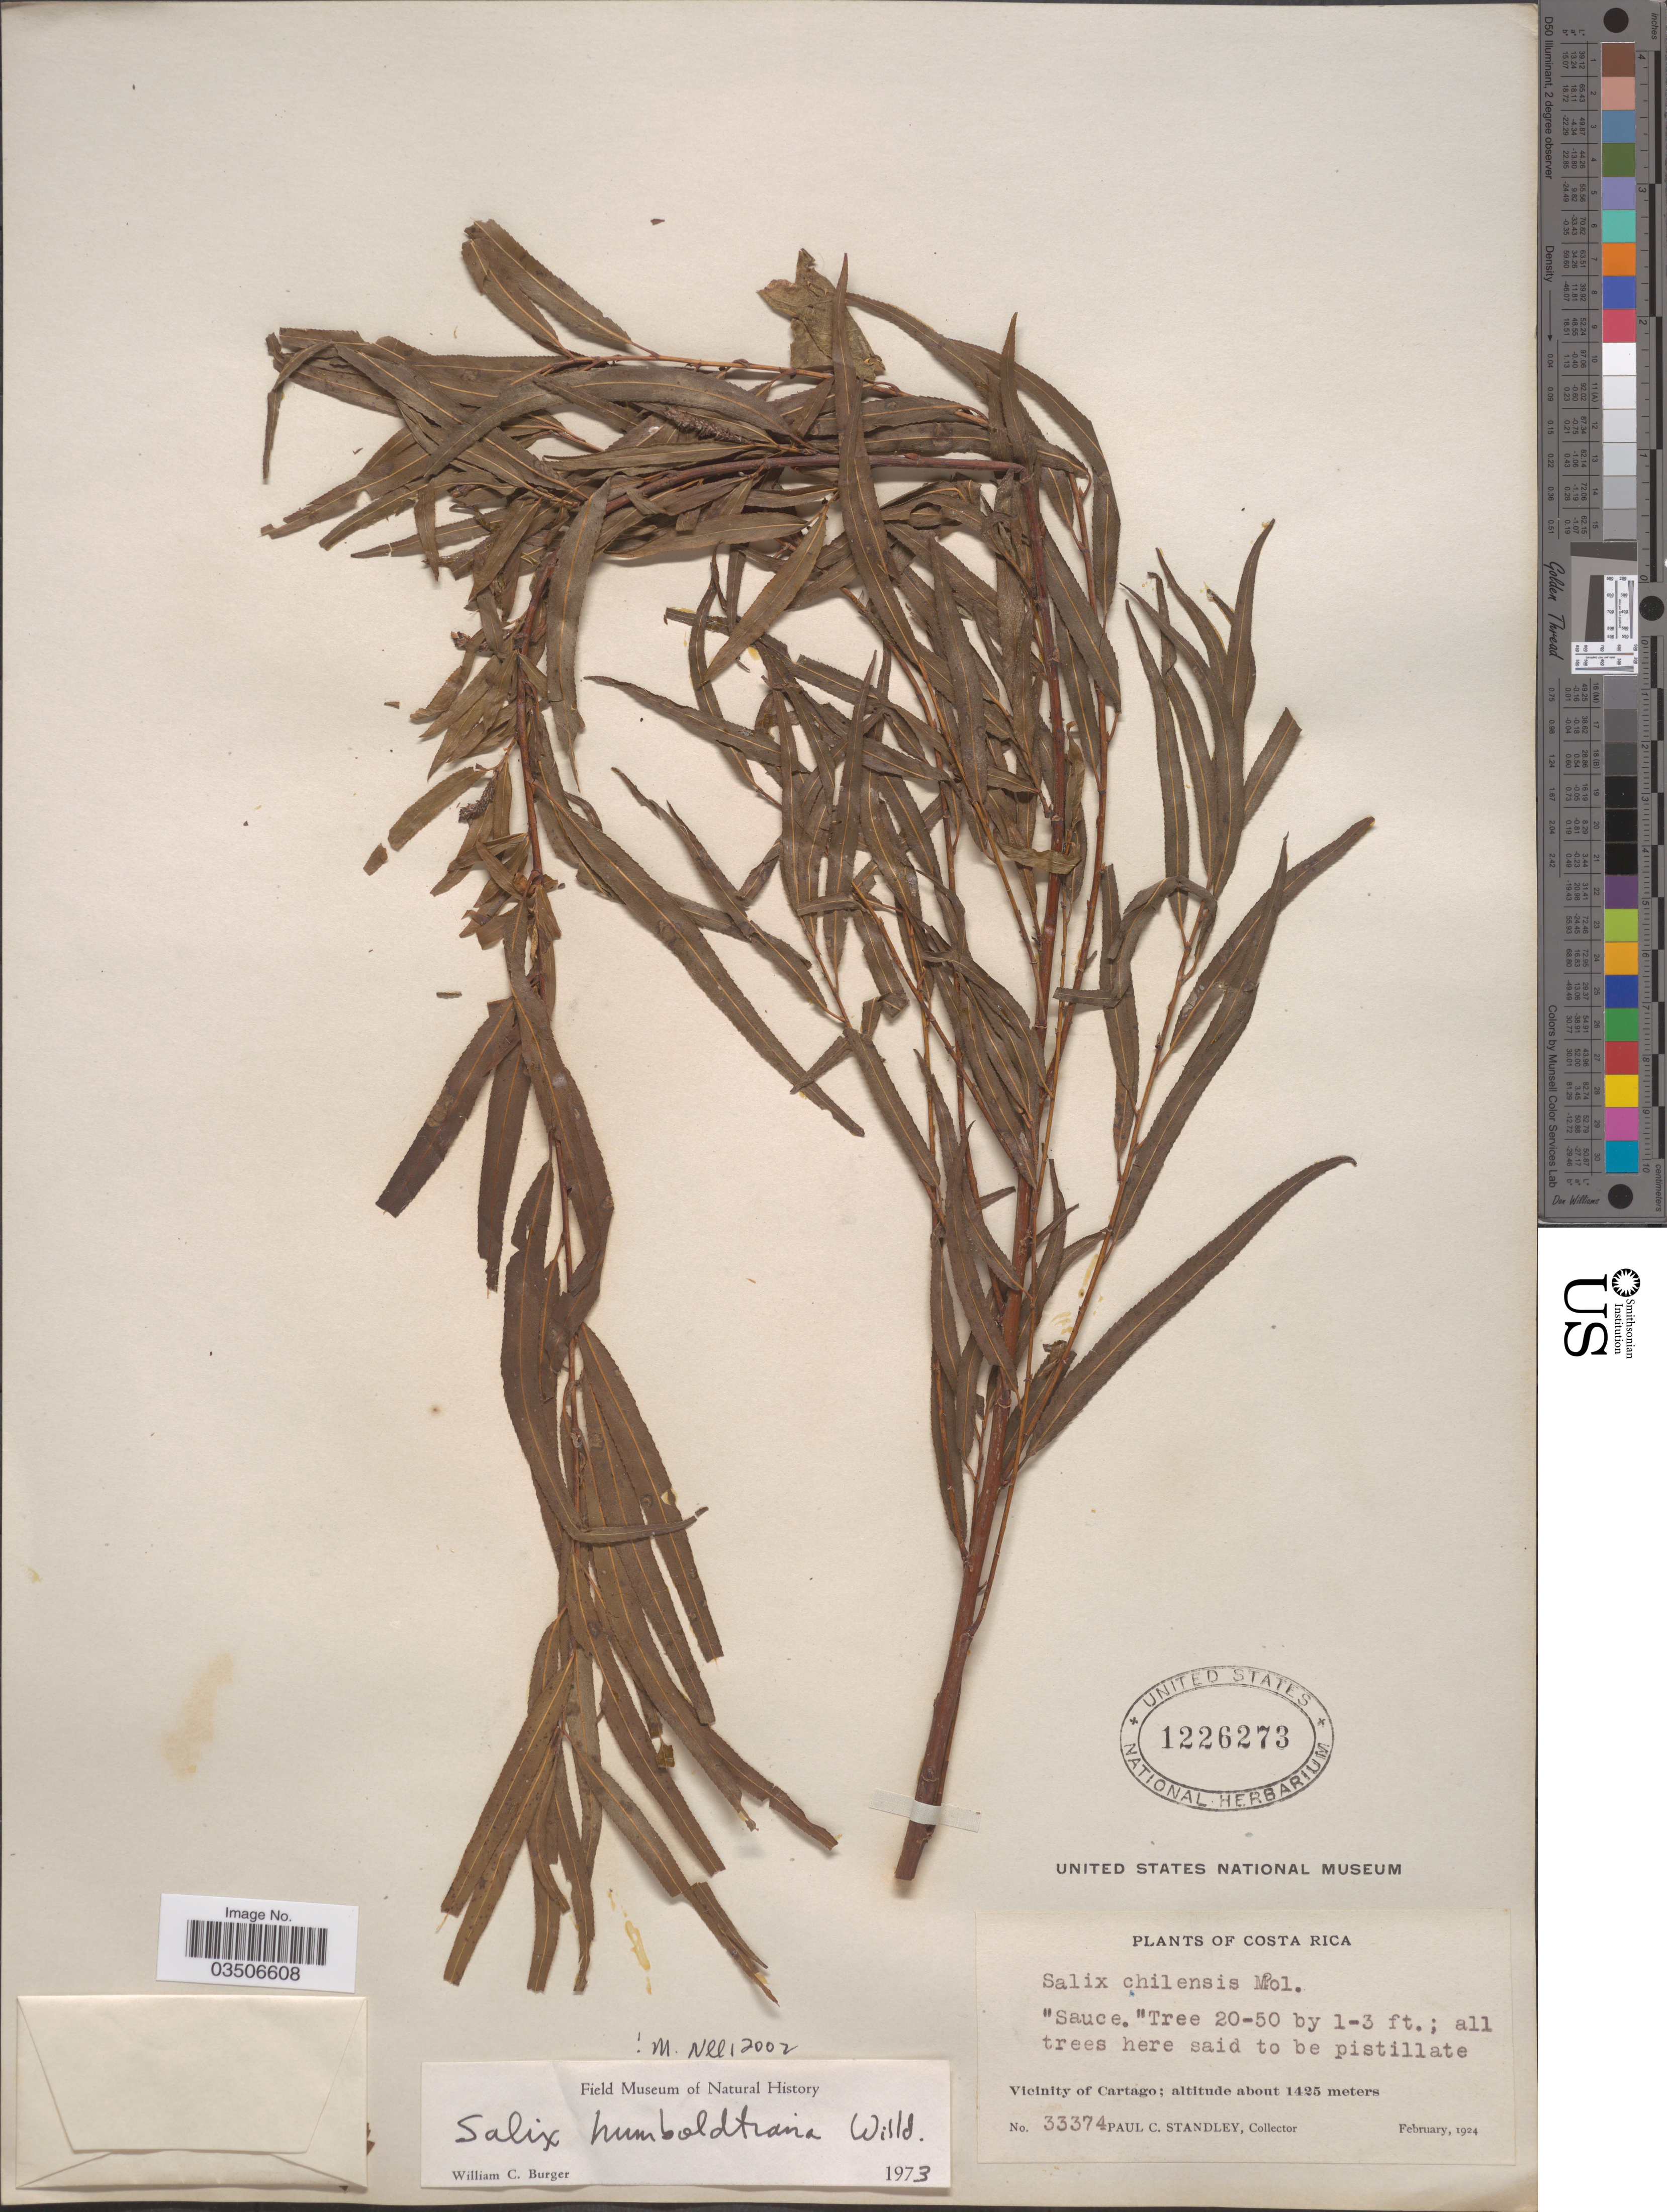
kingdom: Plantae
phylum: Tracheophyta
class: Magnoliopsida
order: Malpighiales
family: Salicaceae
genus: Salix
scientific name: Salix humboldtiana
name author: Willd.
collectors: P. C. Standley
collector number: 33374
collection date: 1924-02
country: Costa Rica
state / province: Cartago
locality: Vicinity of Cartago.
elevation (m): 1425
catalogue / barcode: US 1226273